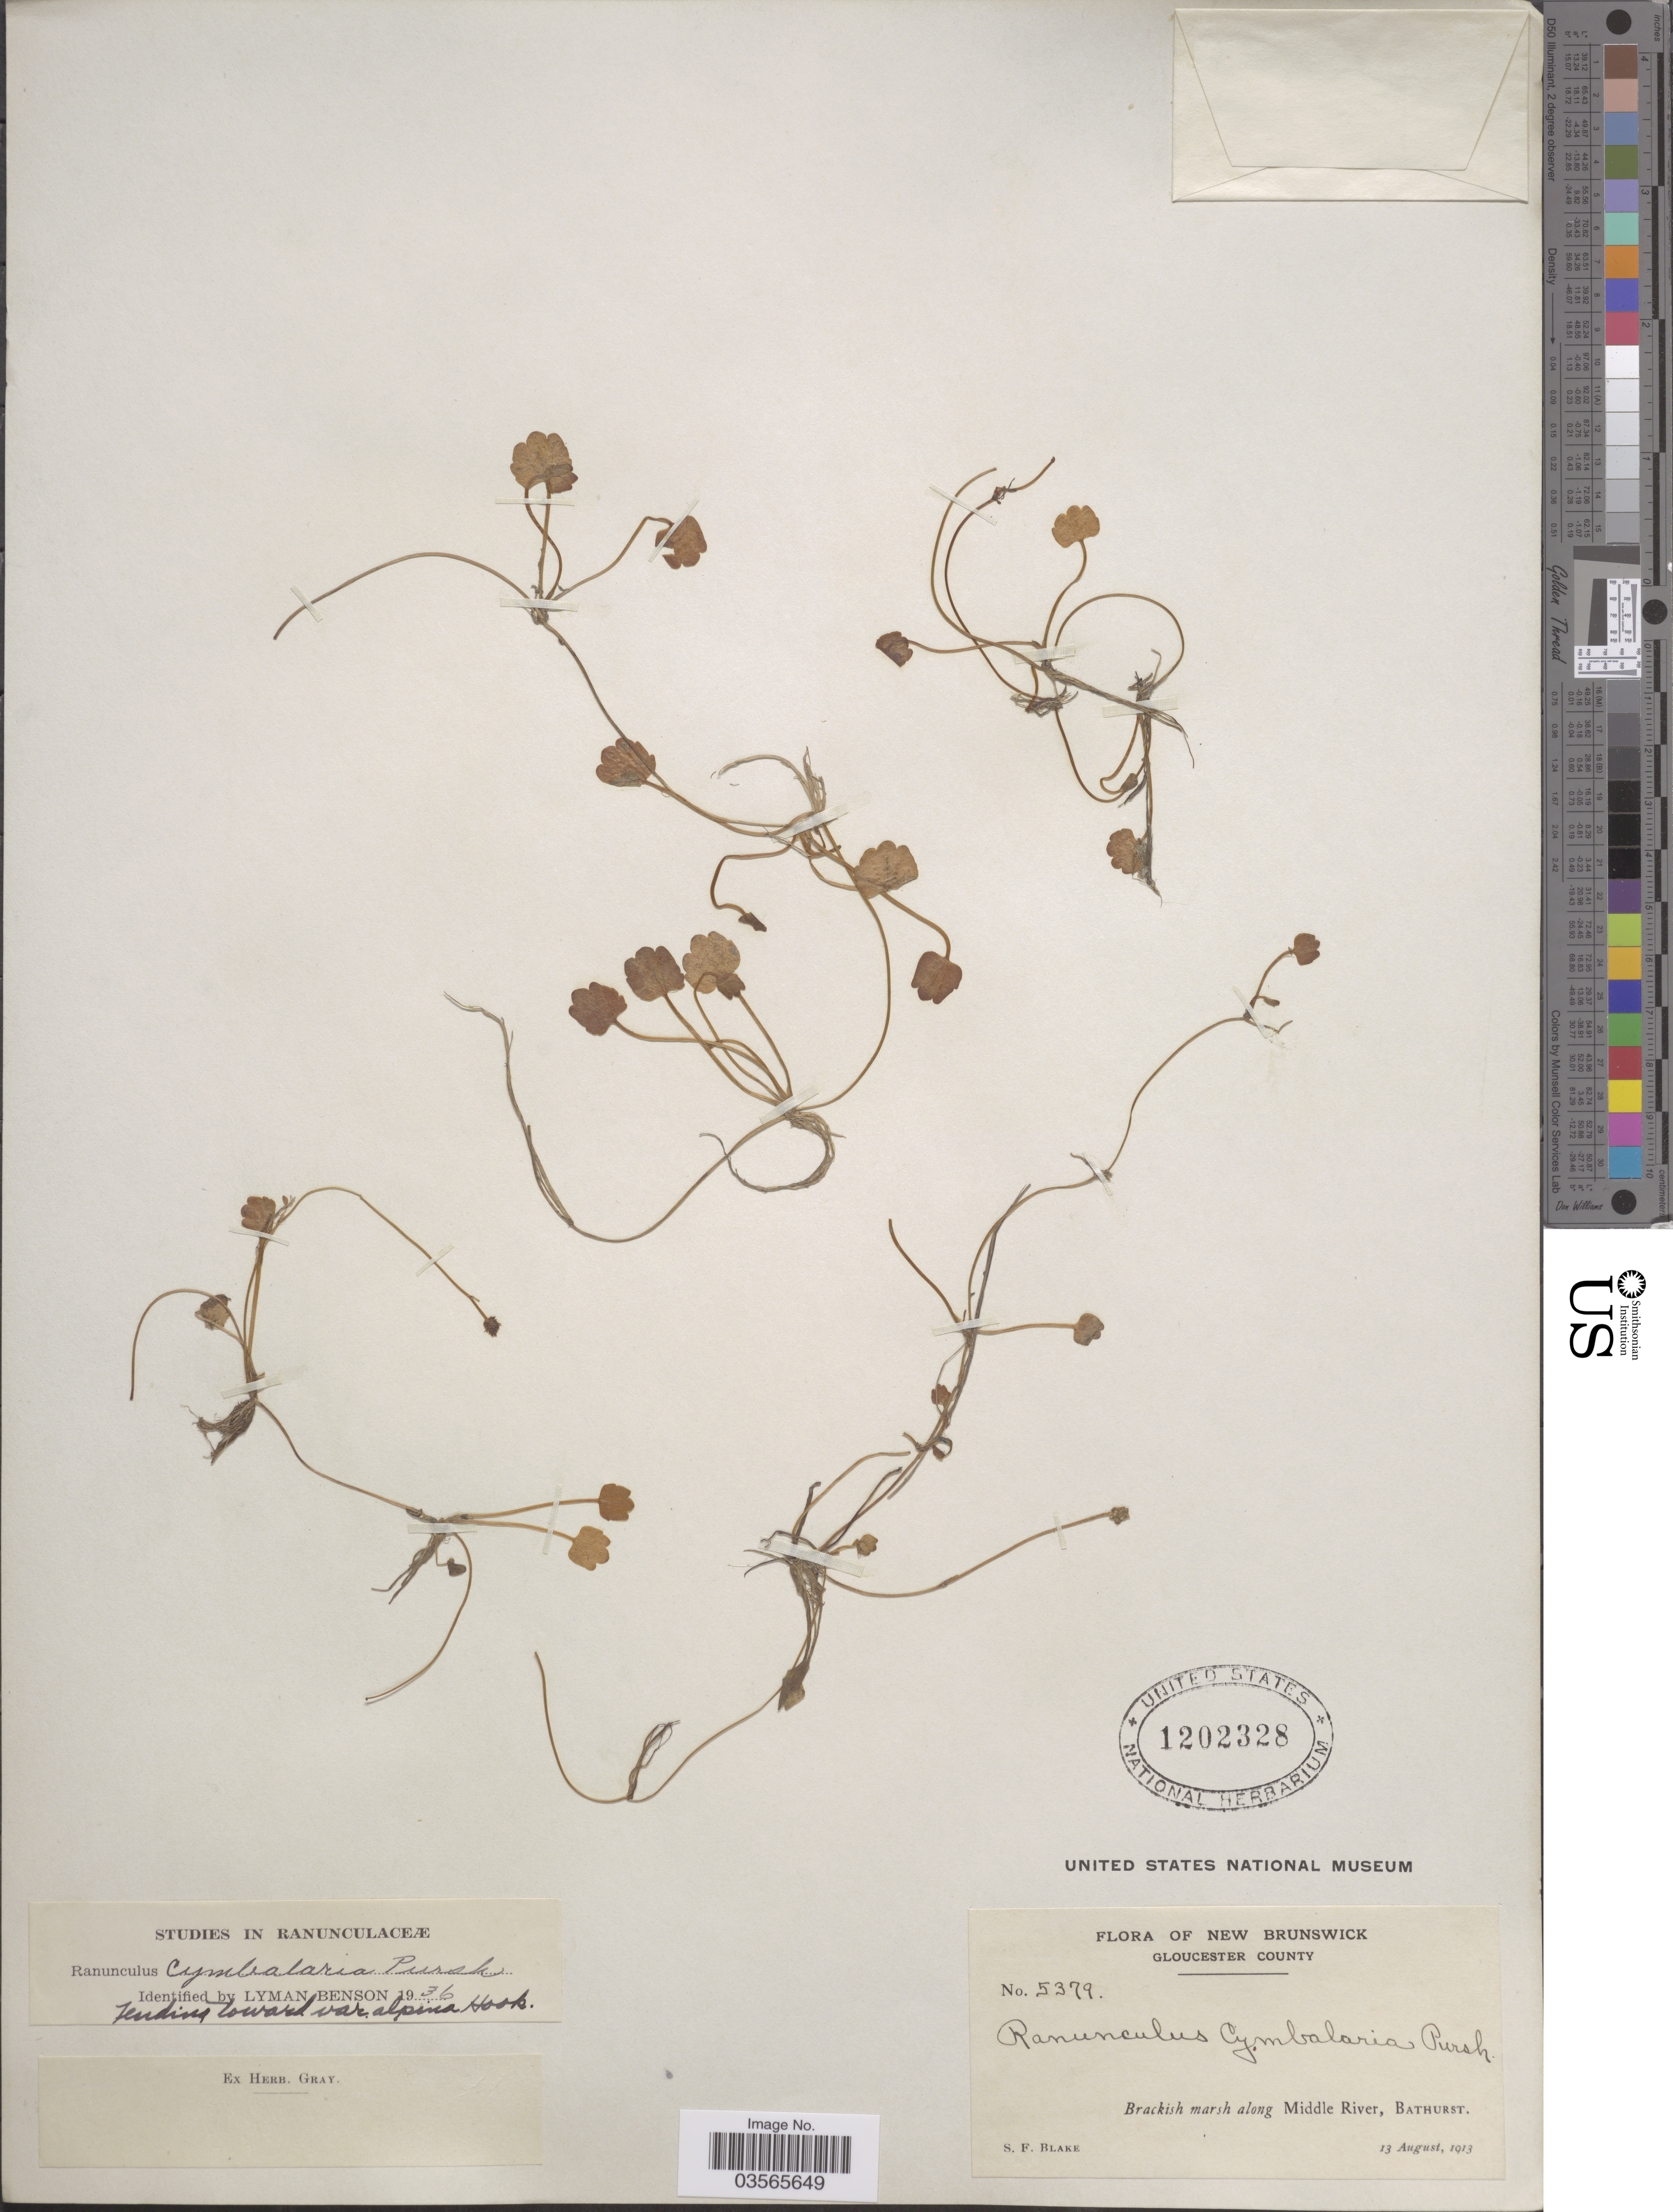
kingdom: Plantae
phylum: Tracheophyta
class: Magnoliopsida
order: Ranunculales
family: Ranunculaceae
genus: Halerpestes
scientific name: Halerpestes cymbalaria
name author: (Pursh) Greene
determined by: Strong, M. T., (US), Smithsonian Institution - National Museum of Natural History (UNITED STATES)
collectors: S. Blake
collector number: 5379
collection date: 1913-08-13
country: Canada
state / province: New Brunswick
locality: Gloucester County. Brackish marsh along Middle River, Bathurst.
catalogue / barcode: US 1202328